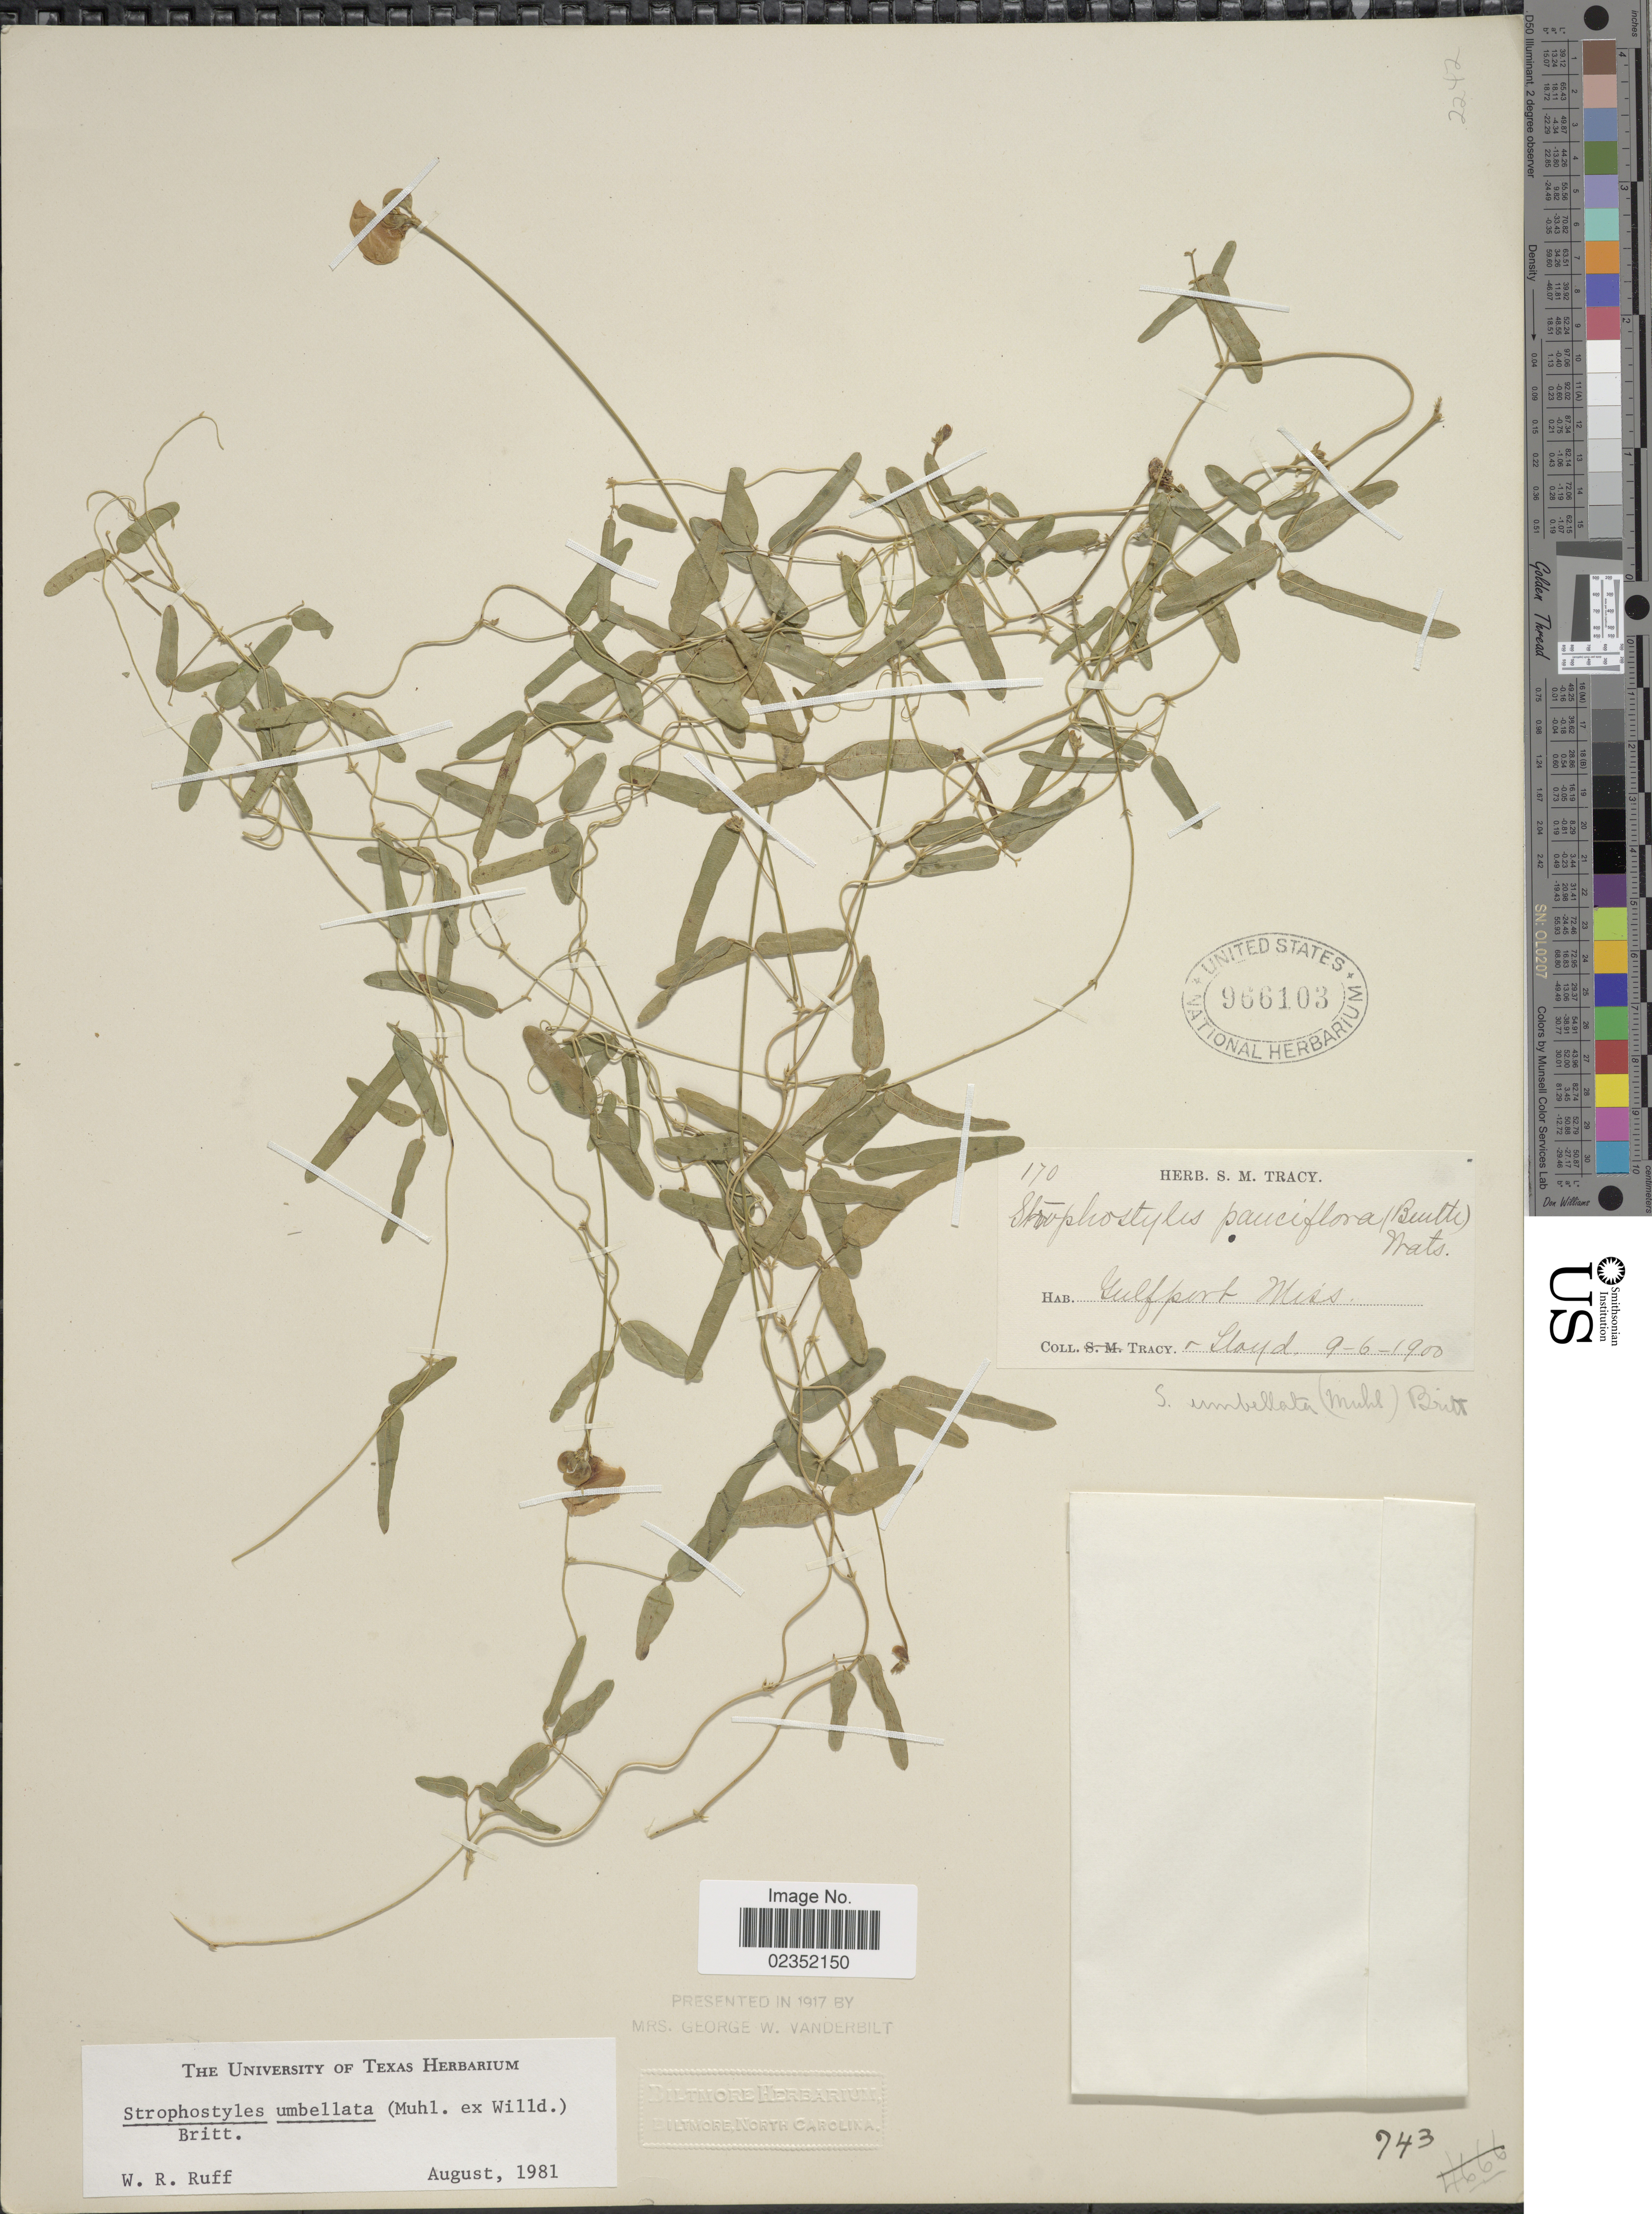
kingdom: Plantae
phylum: Tracheophyta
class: Magnoliopsida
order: Fabales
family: Fabaceae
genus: Strophostyles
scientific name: Strophostyles umbellata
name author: (Muhl. ex Willd.) Britton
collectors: -. Tracy & -- Lloyd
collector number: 170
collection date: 1900-09-06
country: United States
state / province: Mississippi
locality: Gulfport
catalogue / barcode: US 966103